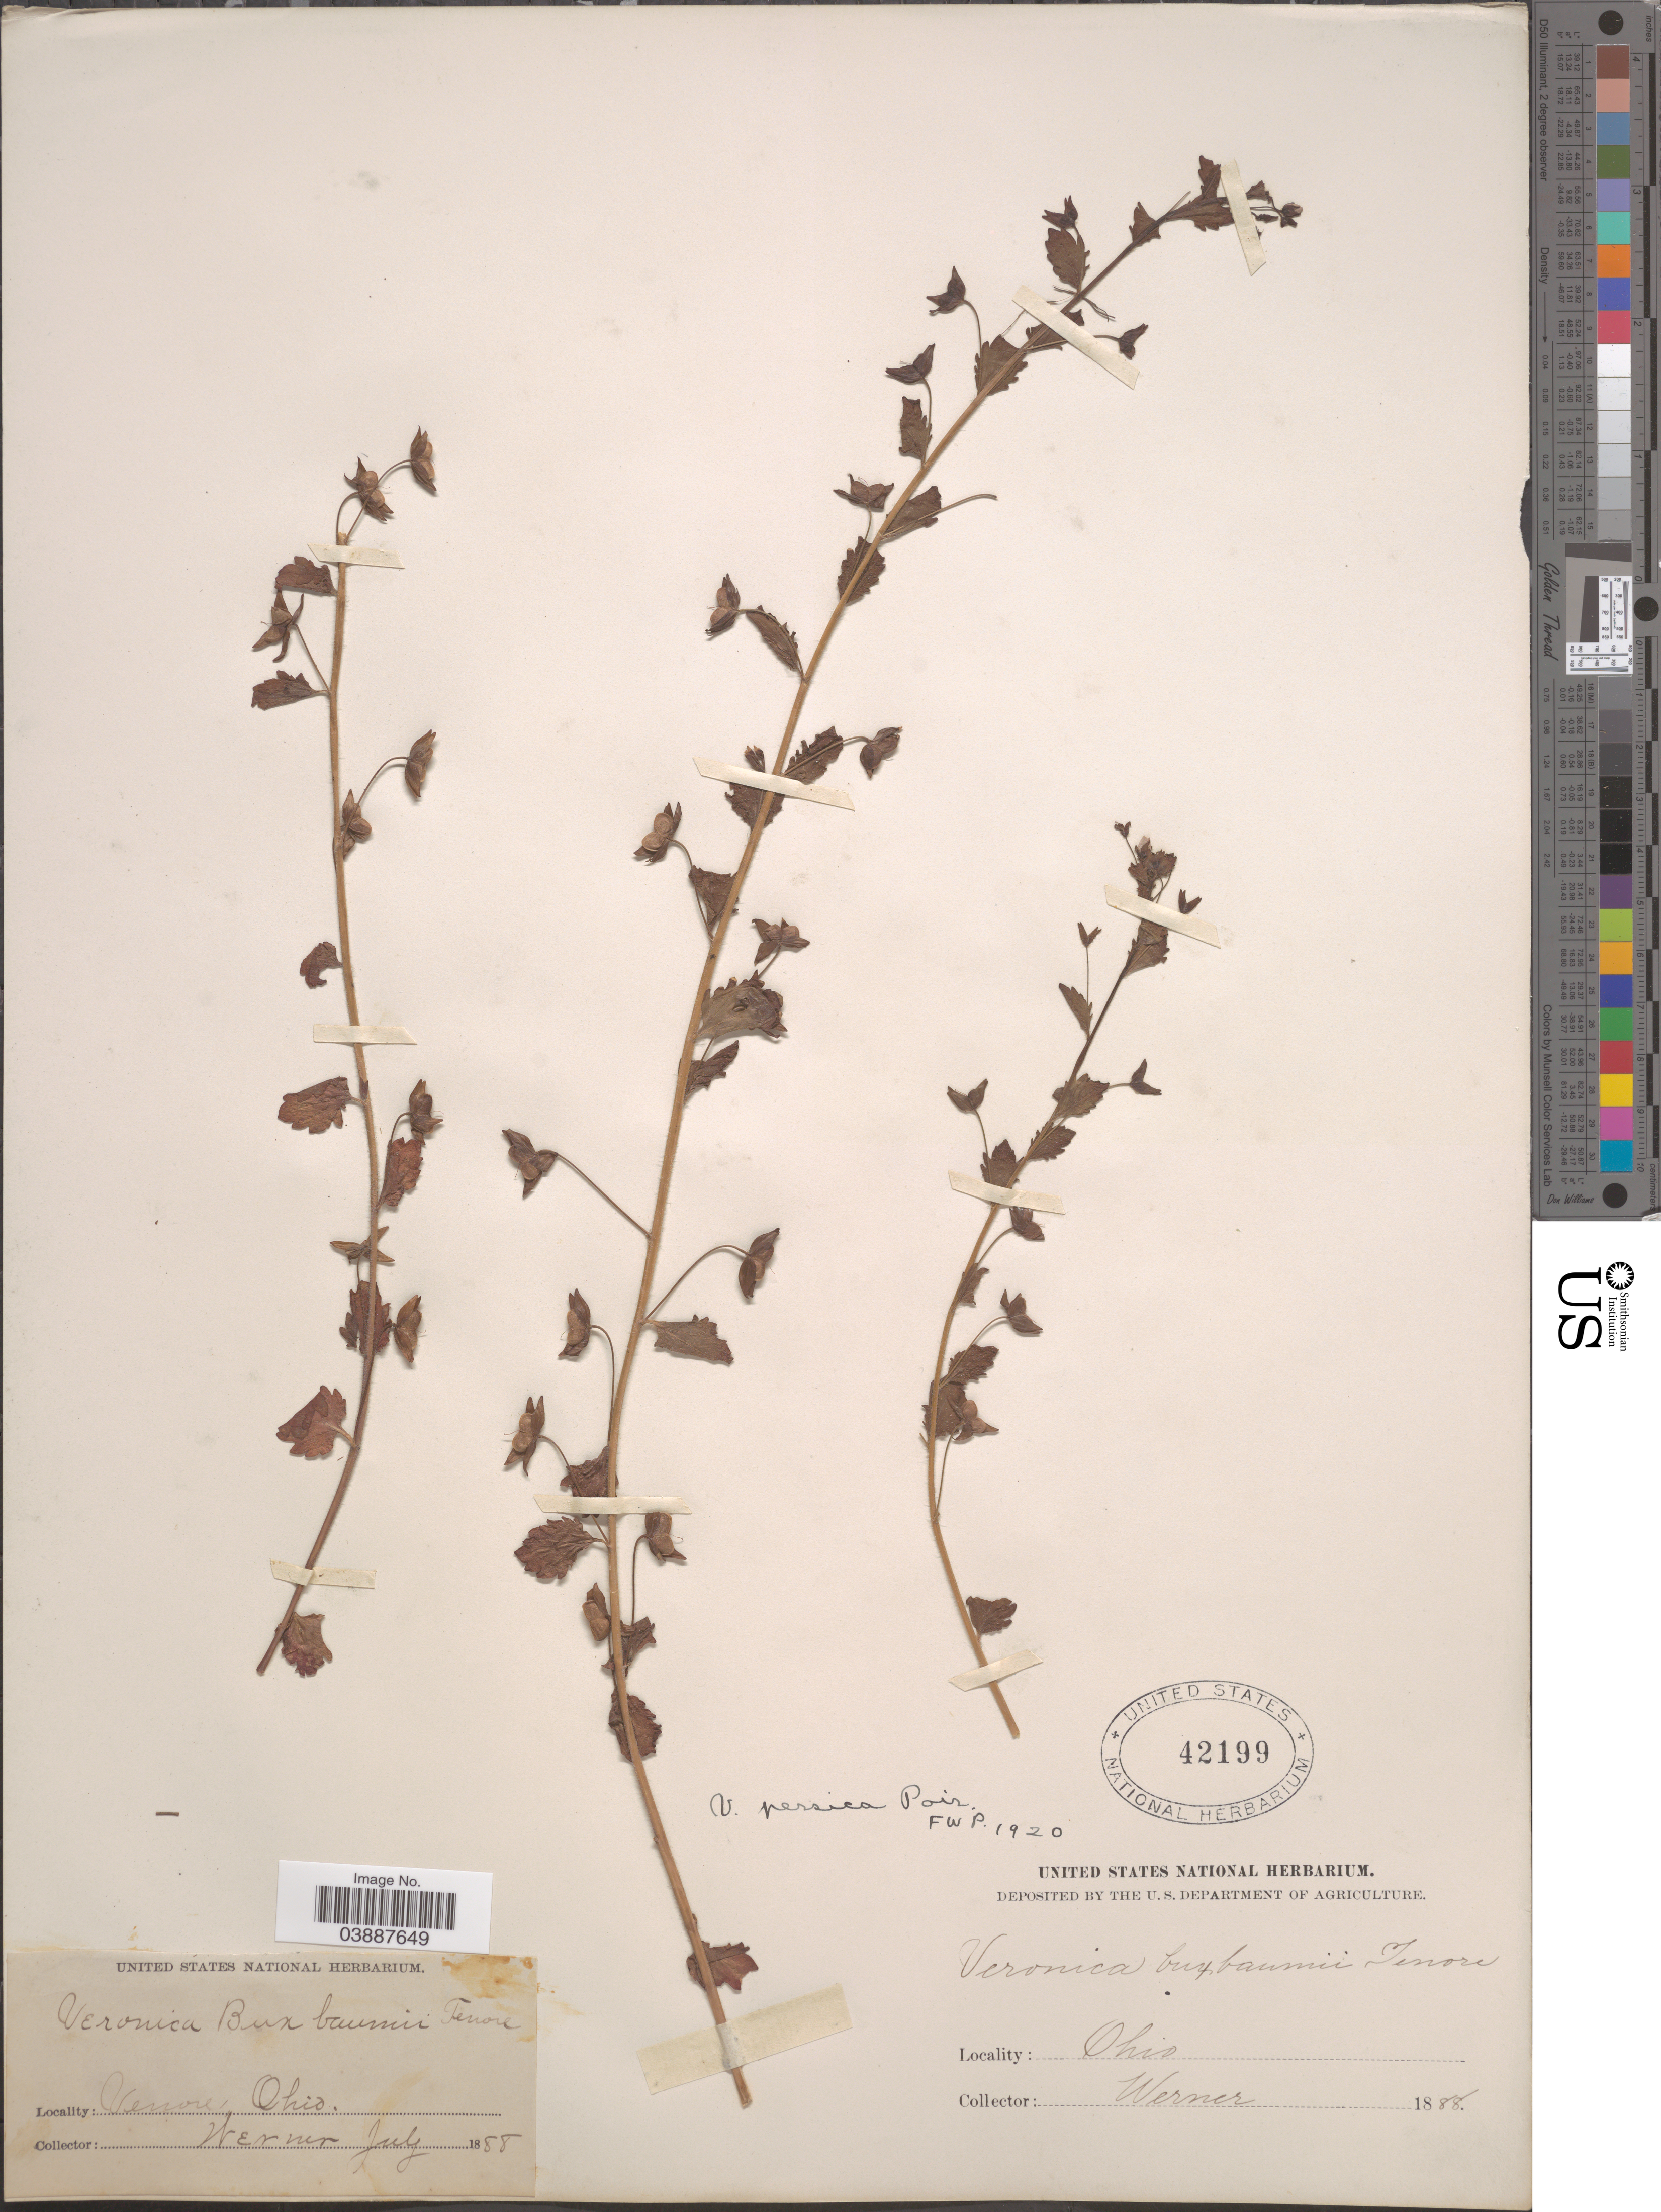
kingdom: Plantae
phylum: Tracheophyta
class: Magnoliopsida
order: Lamiales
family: Plantaginaceae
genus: Veronica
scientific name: Veronica persica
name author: Poir.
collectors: -. Werner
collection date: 1888-07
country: United States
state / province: Ohio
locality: Vernon.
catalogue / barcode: US 42199